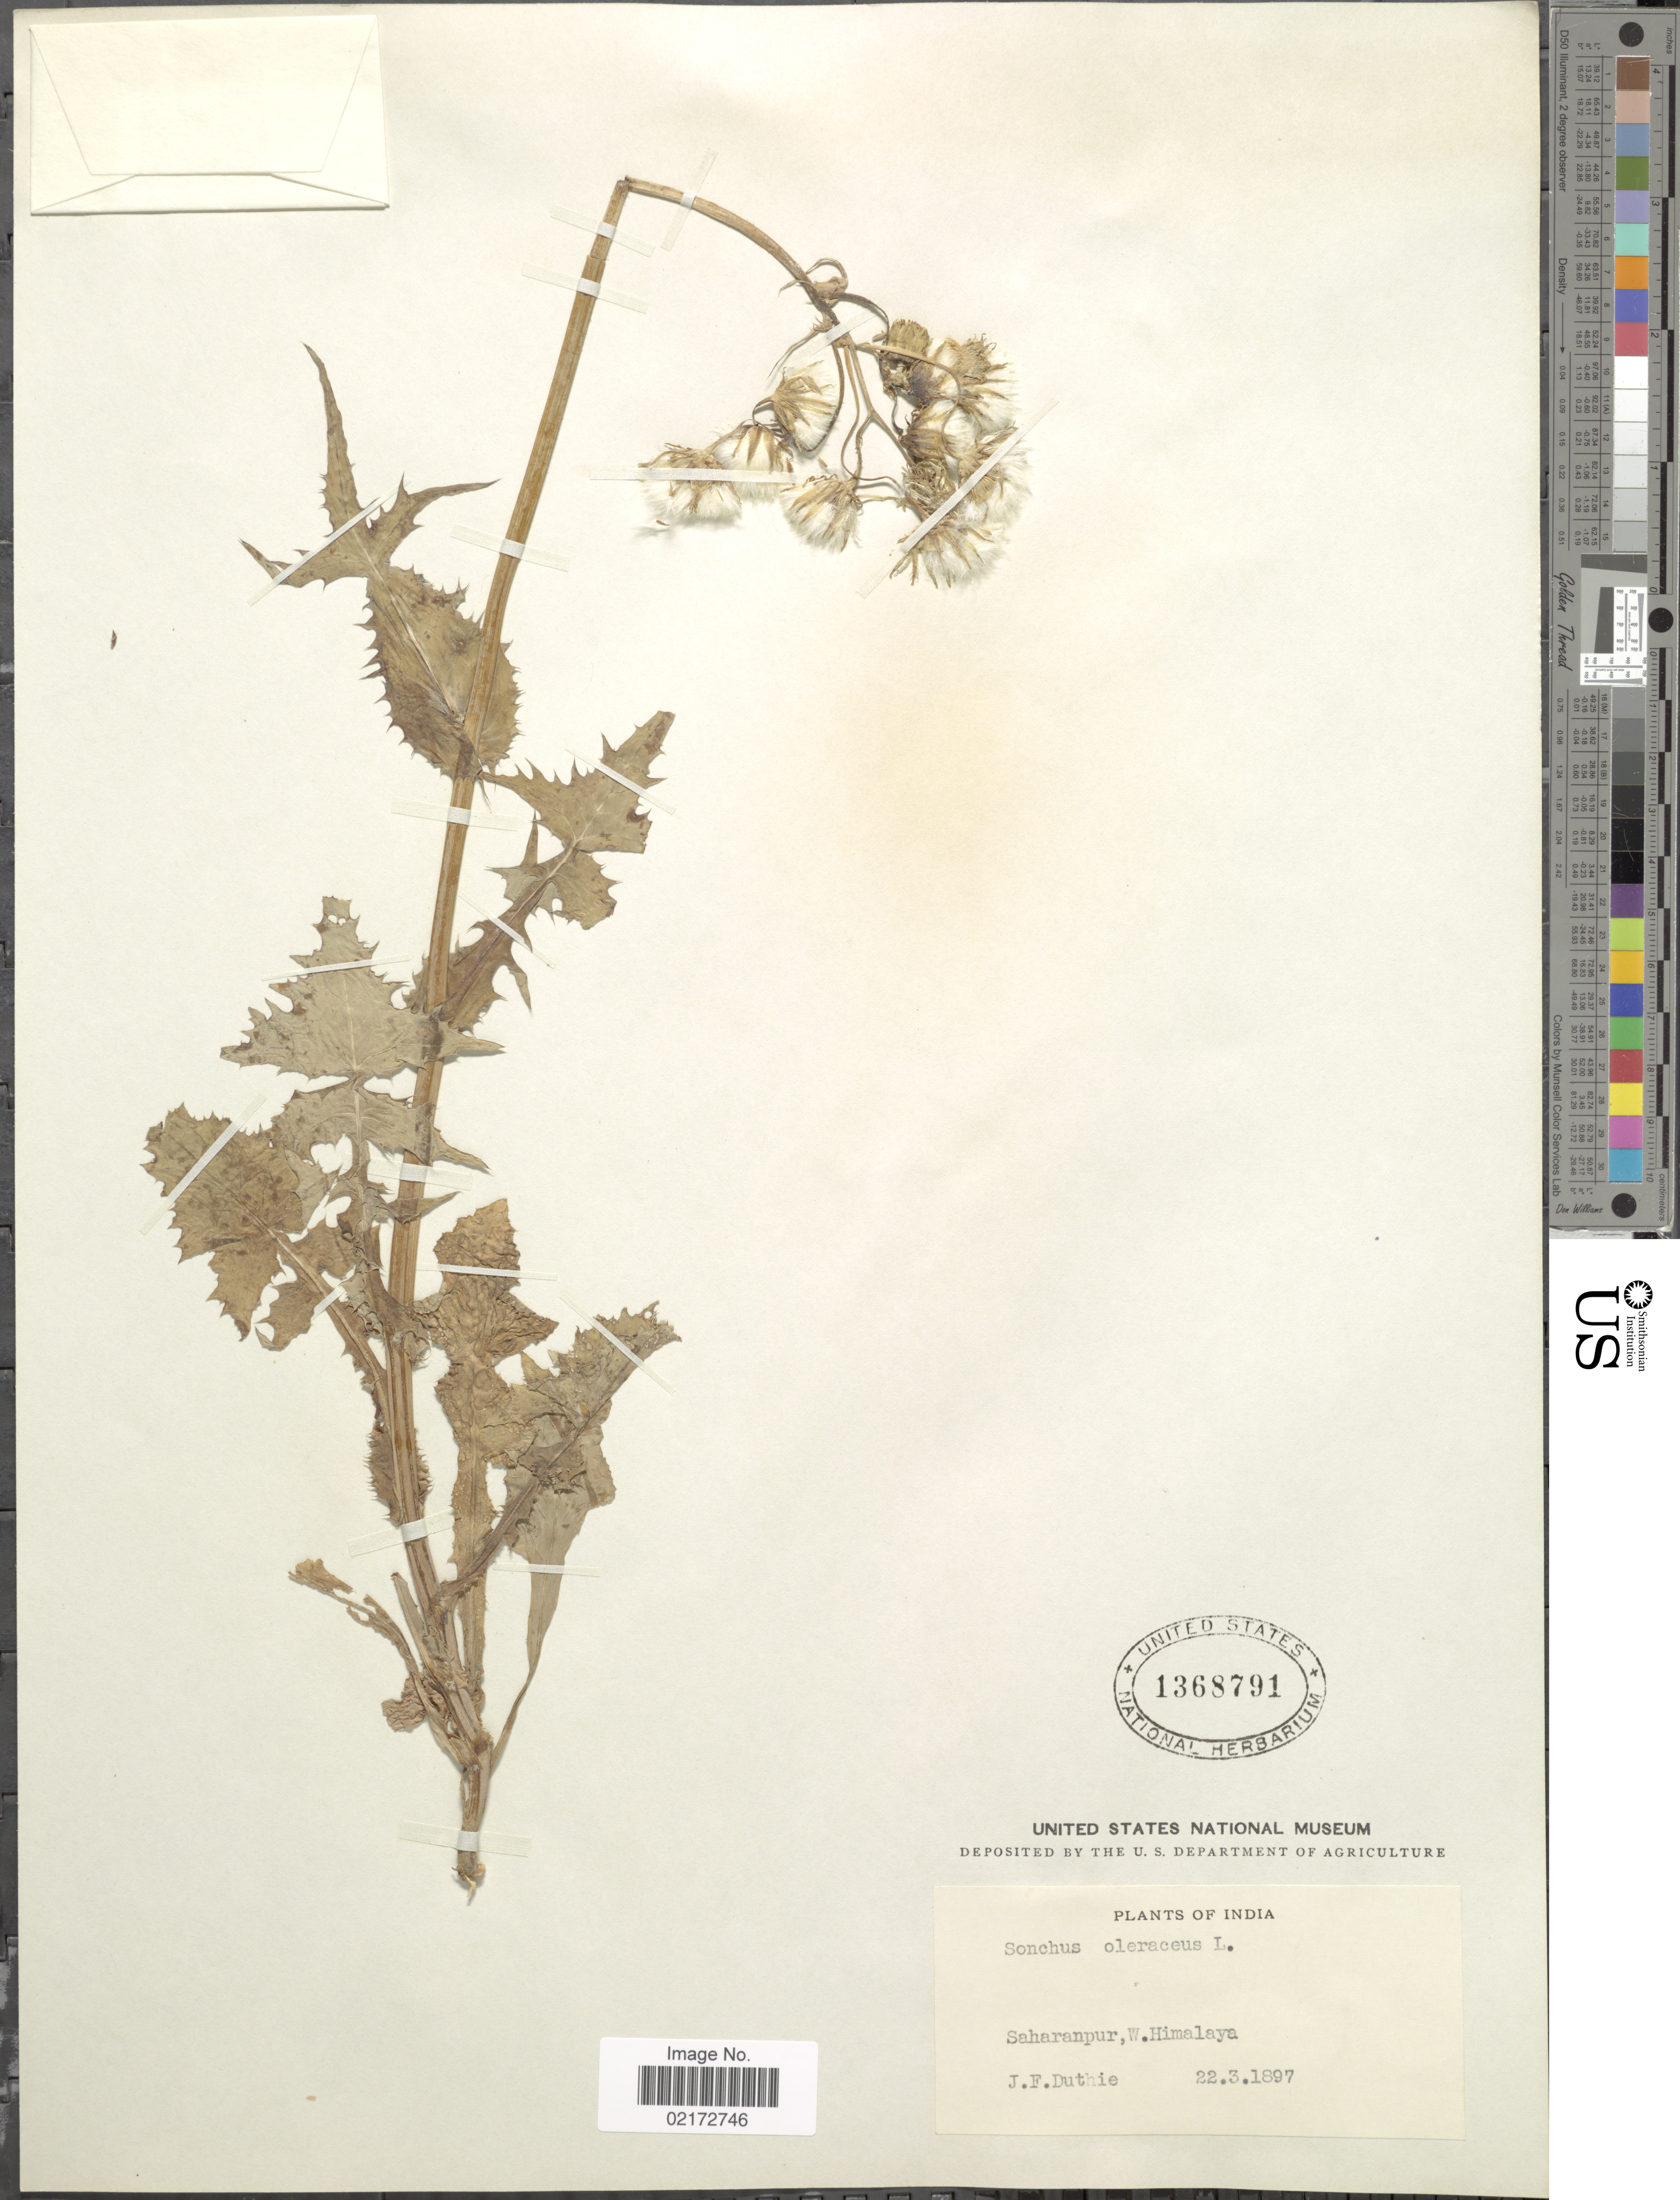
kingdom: Plantae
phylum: Tracheophyta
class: Magnoliopsida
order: Asterales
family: Asteraceae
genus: Sonchus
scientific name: Sonchus oleraceus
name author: L.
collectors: J. F. Duthie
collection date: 1897-03-22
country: India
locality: Saharanpur, W. Himalaya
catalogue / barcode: US 1368791